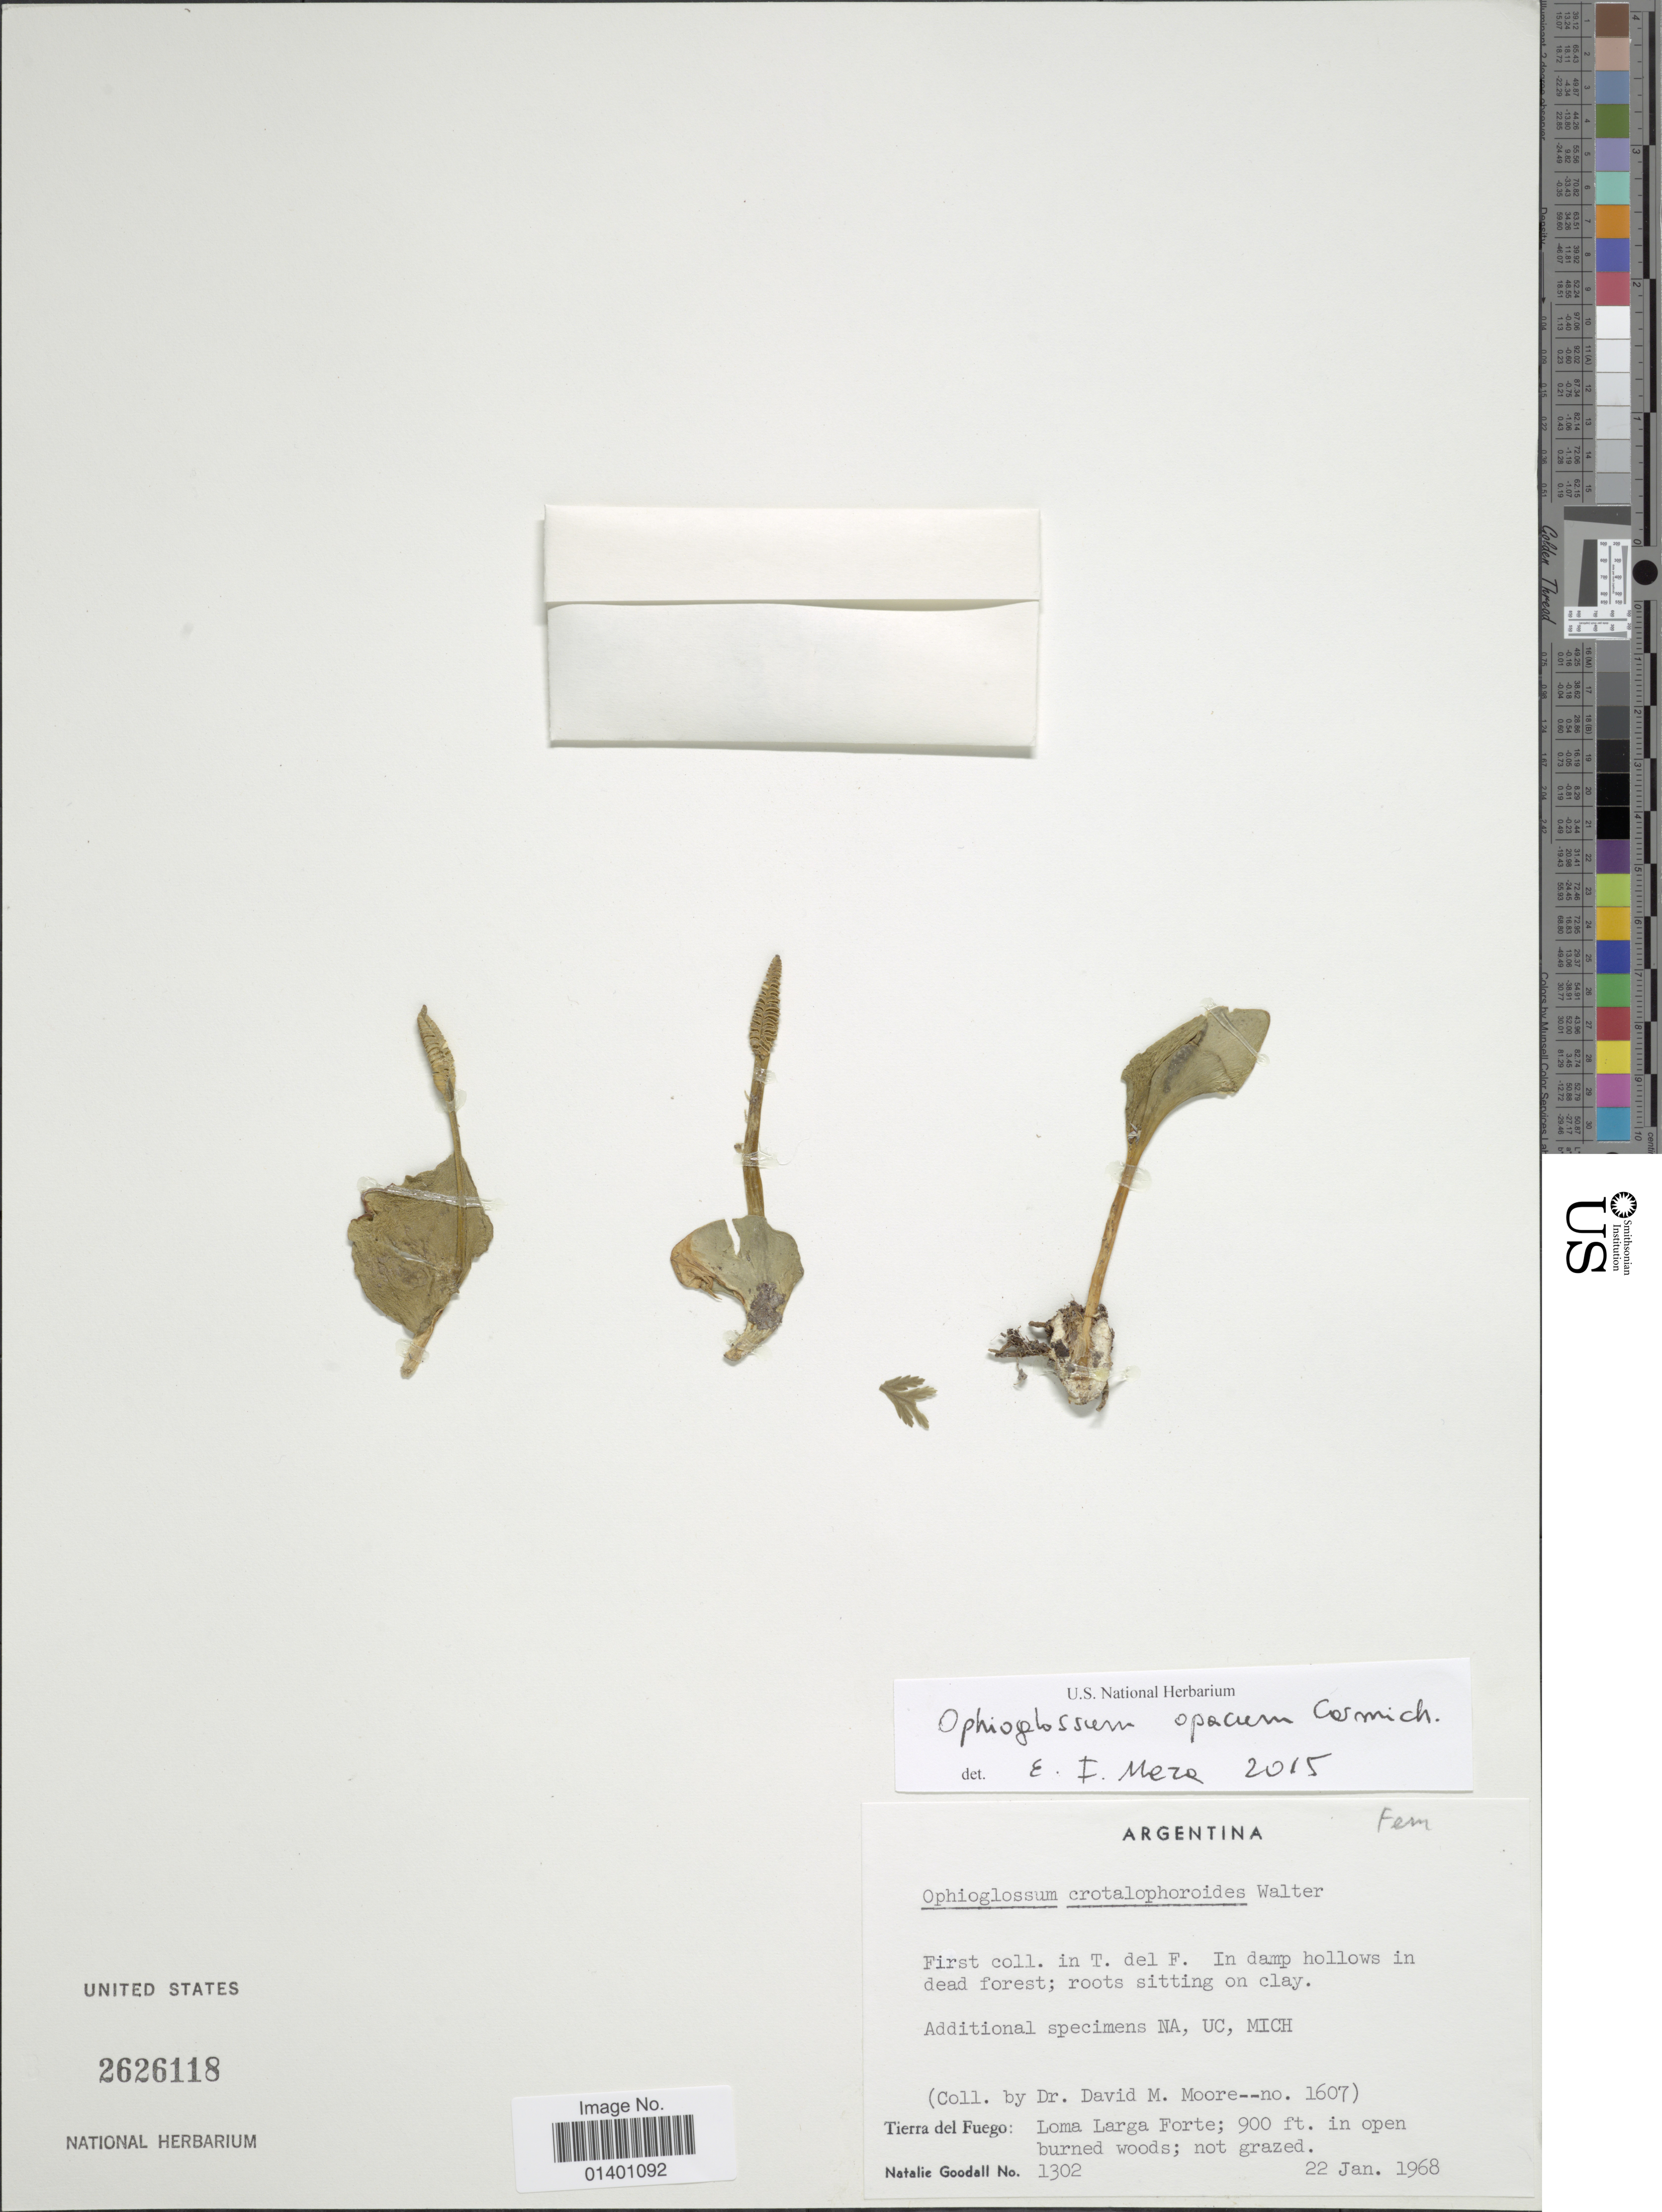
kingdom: Plantae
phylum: Tracheophyta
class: Polypodiopsida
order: Ophioglossales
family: Ophioglossaceae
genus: Ophioglossum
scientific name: Ophioglossum crotalophoroides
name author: Walter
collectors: D. Moore & N. Goodall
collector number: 1302/1607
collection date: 1968-01-22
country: Argentina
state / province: Tierra del Fuego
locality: Loma Larga Forte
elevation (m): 274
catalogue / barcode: US 2626118